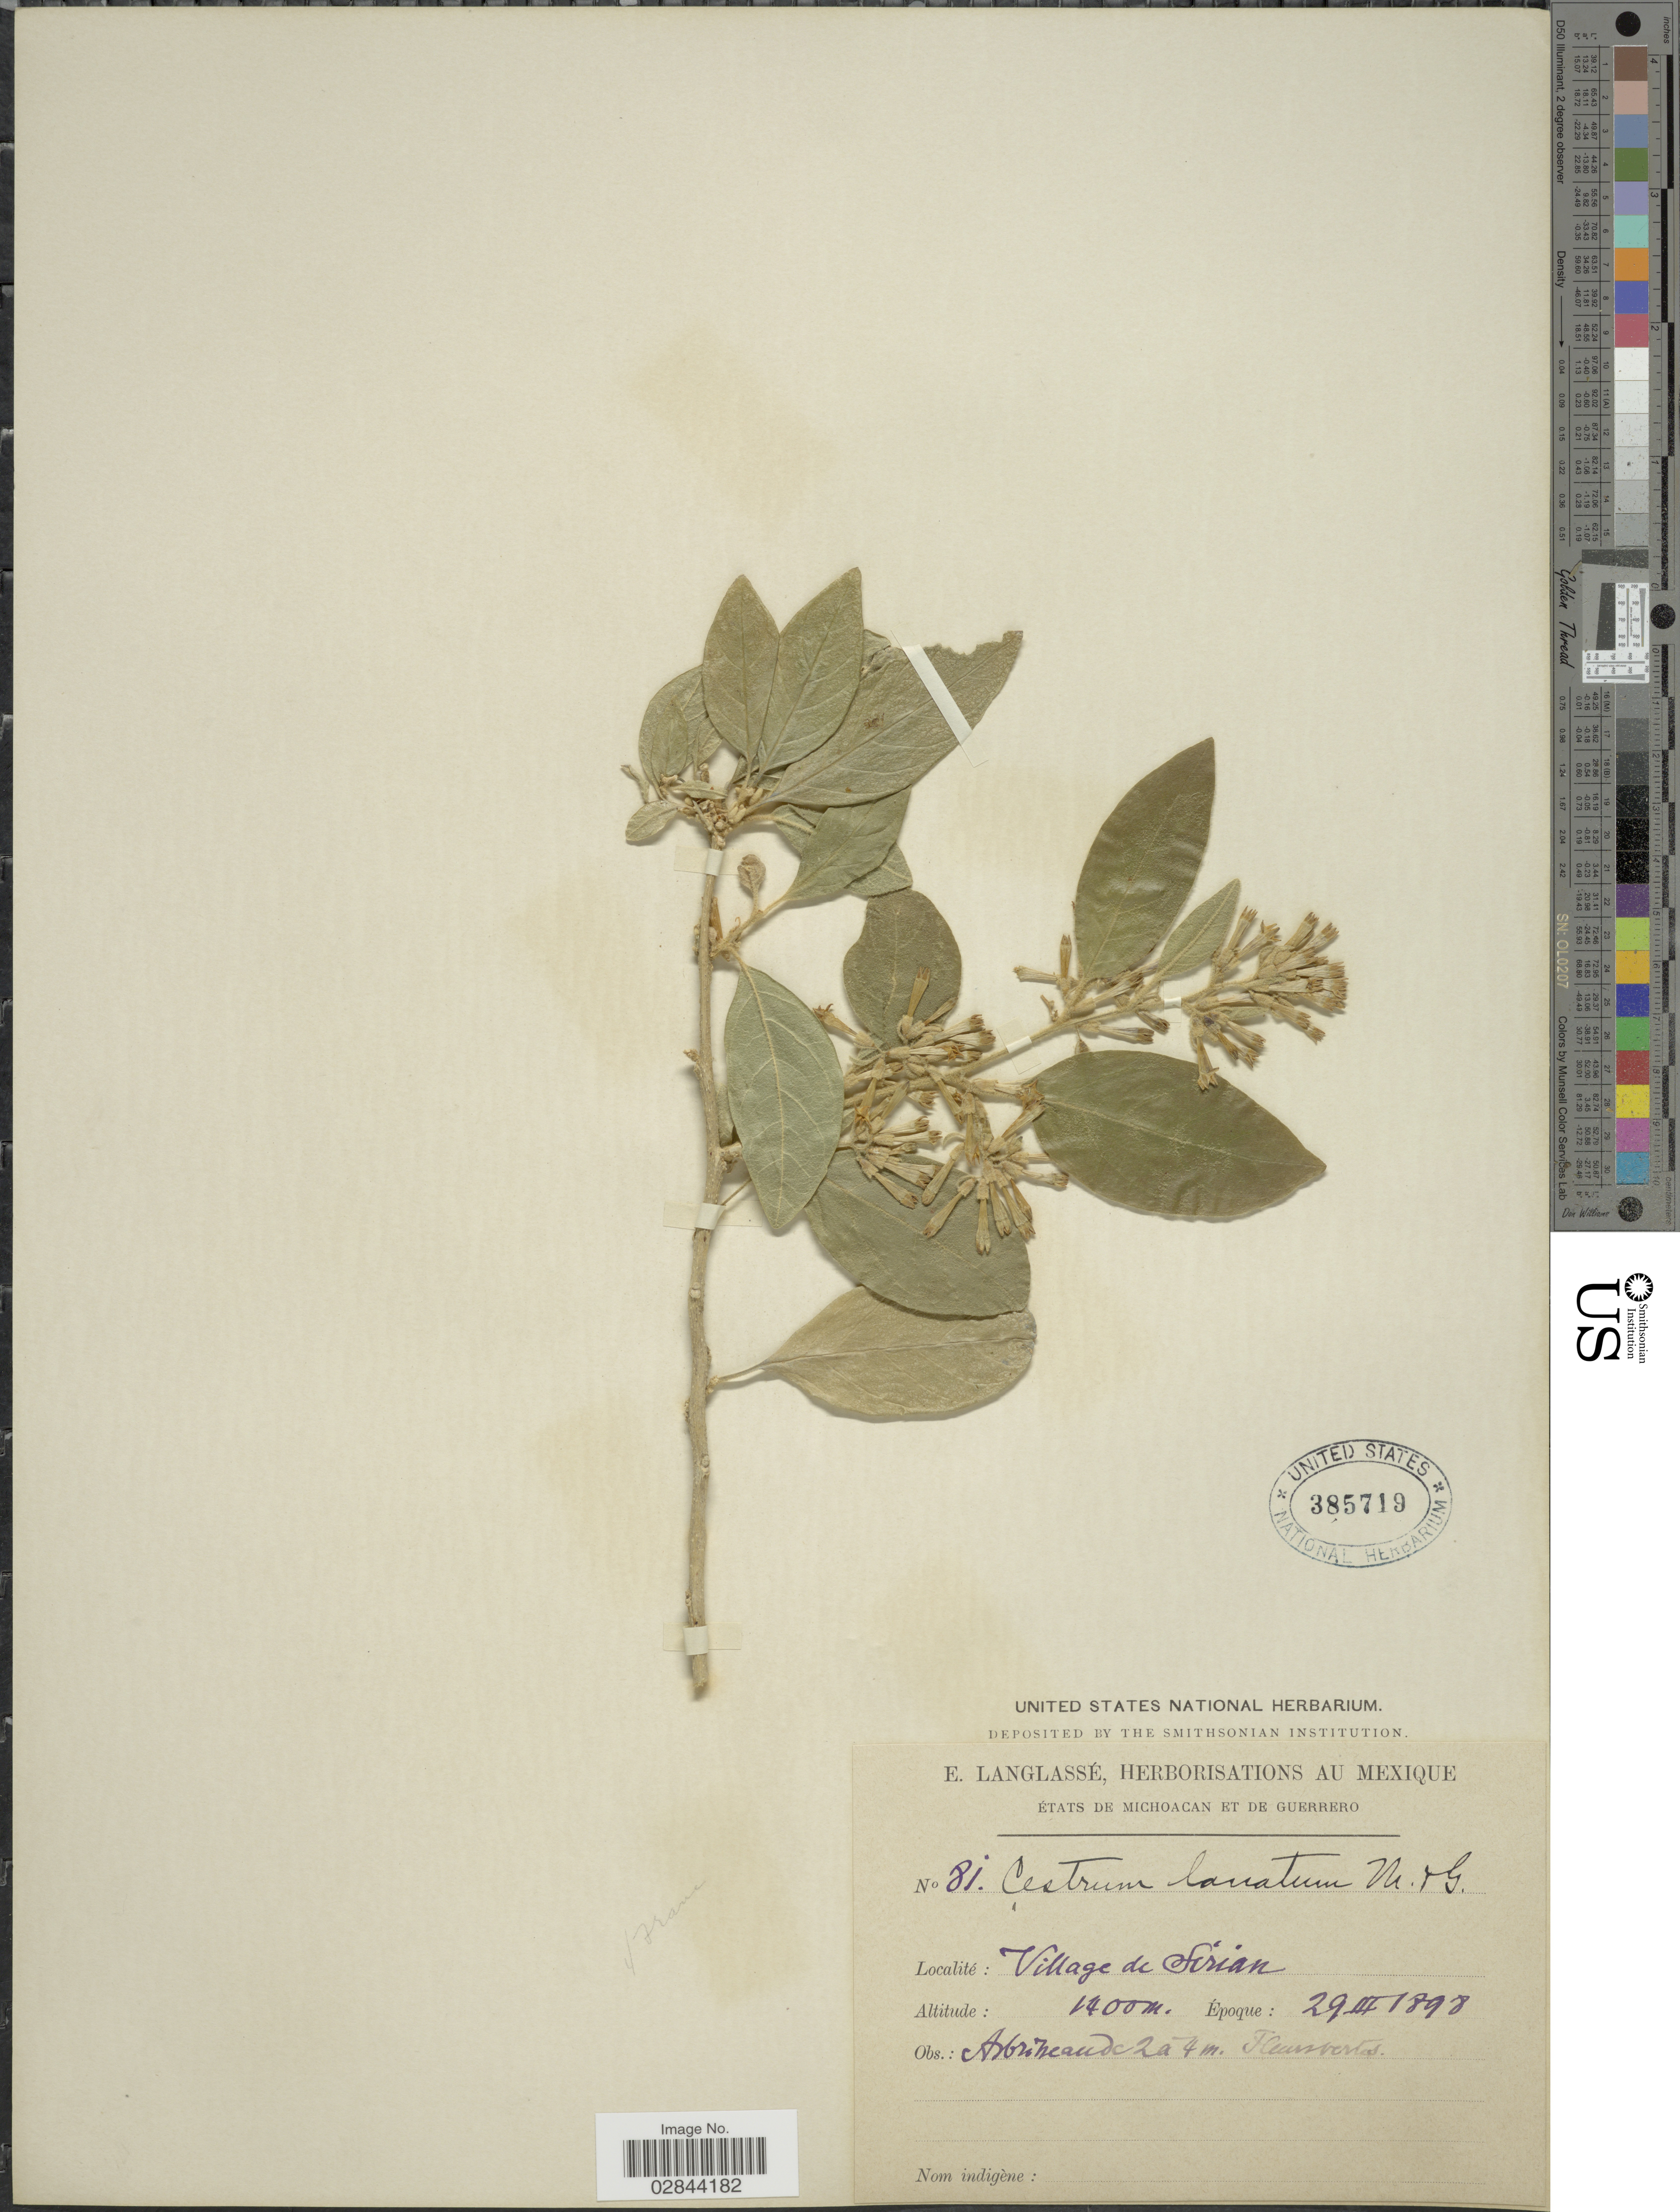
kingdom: Plantae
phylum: Tracheophyta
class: Magnoliopsida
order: Solanales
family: Solanaceae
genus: Cestrum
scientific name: Cestrum lanatum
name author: M. Martens & Galeotti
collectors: E. Langlassé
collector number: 81*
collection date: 1898-03-29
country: Mexico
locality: État de Michoacan et de Guerrero, Village de Sirian.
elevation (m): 1400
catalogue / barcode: US 385719